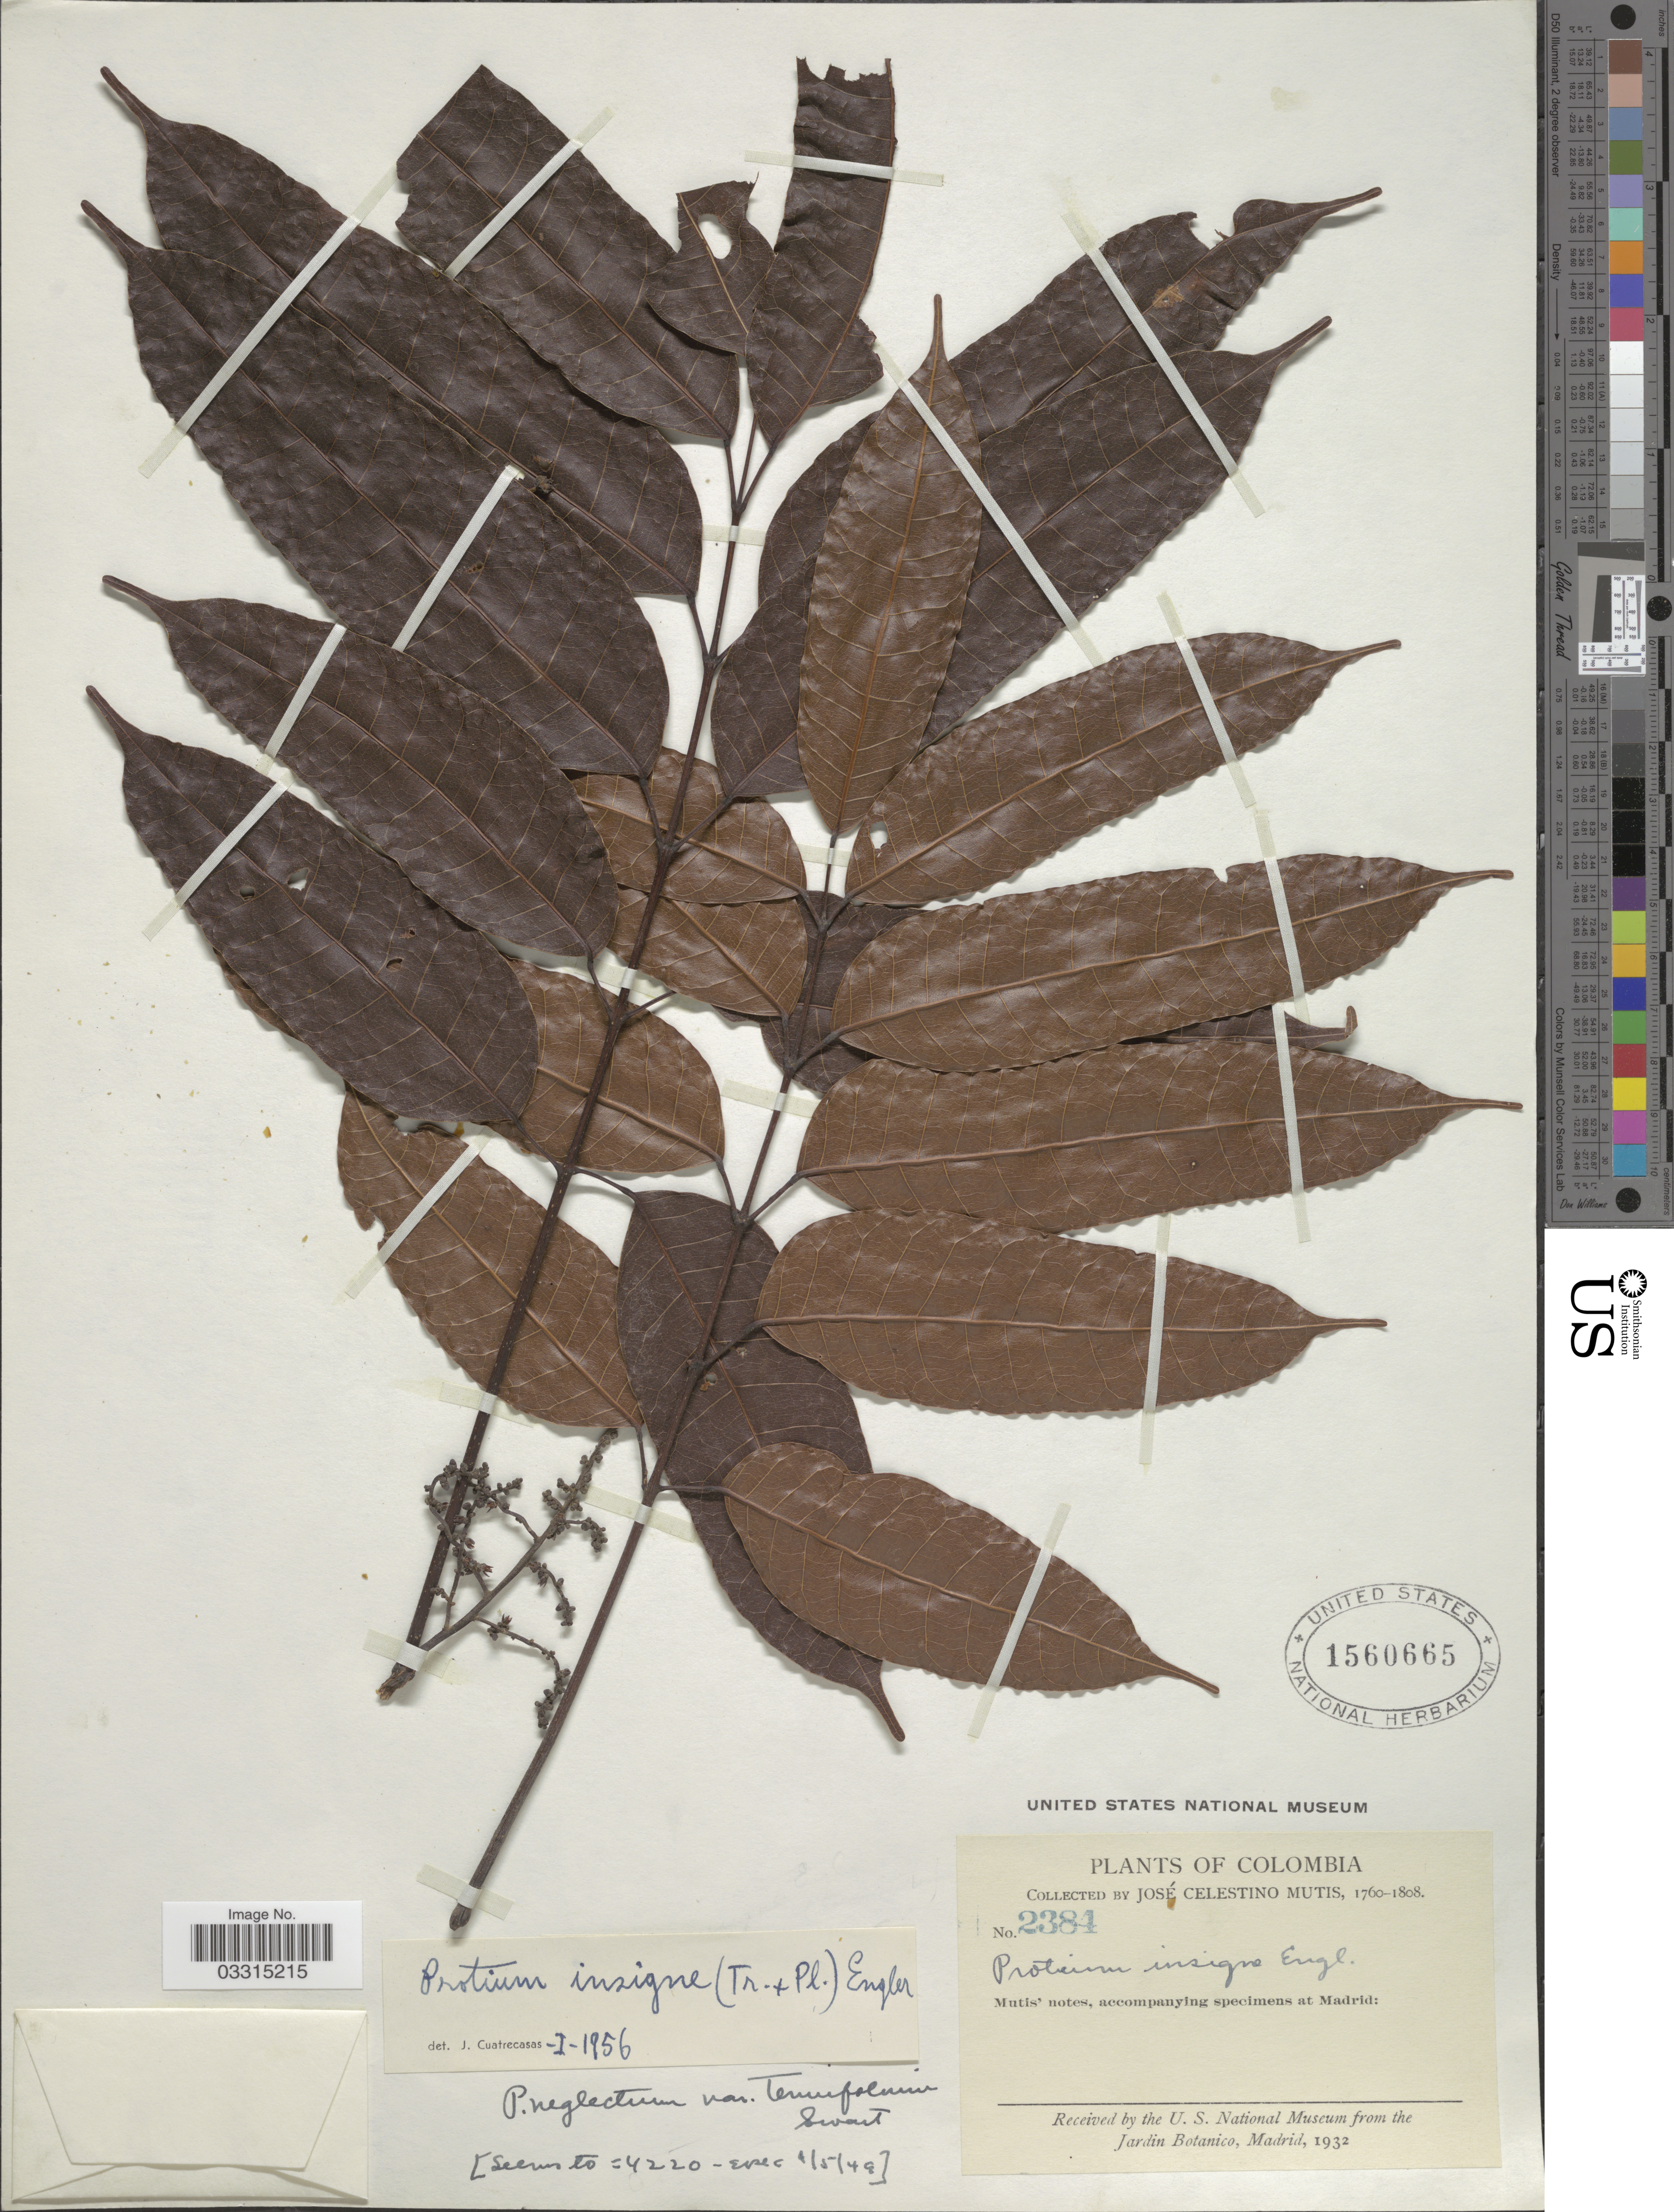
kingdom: Plantae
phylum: Tracheophyta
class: Magnoliopsida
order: Sapindales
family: Burseraceae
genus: Protium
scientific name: Protium insigne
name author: (Triana & Planch.) Engl.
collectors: J. C. B. Mutis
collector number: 2384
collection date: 1760/1808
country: Colombia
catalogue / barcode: US 1560665